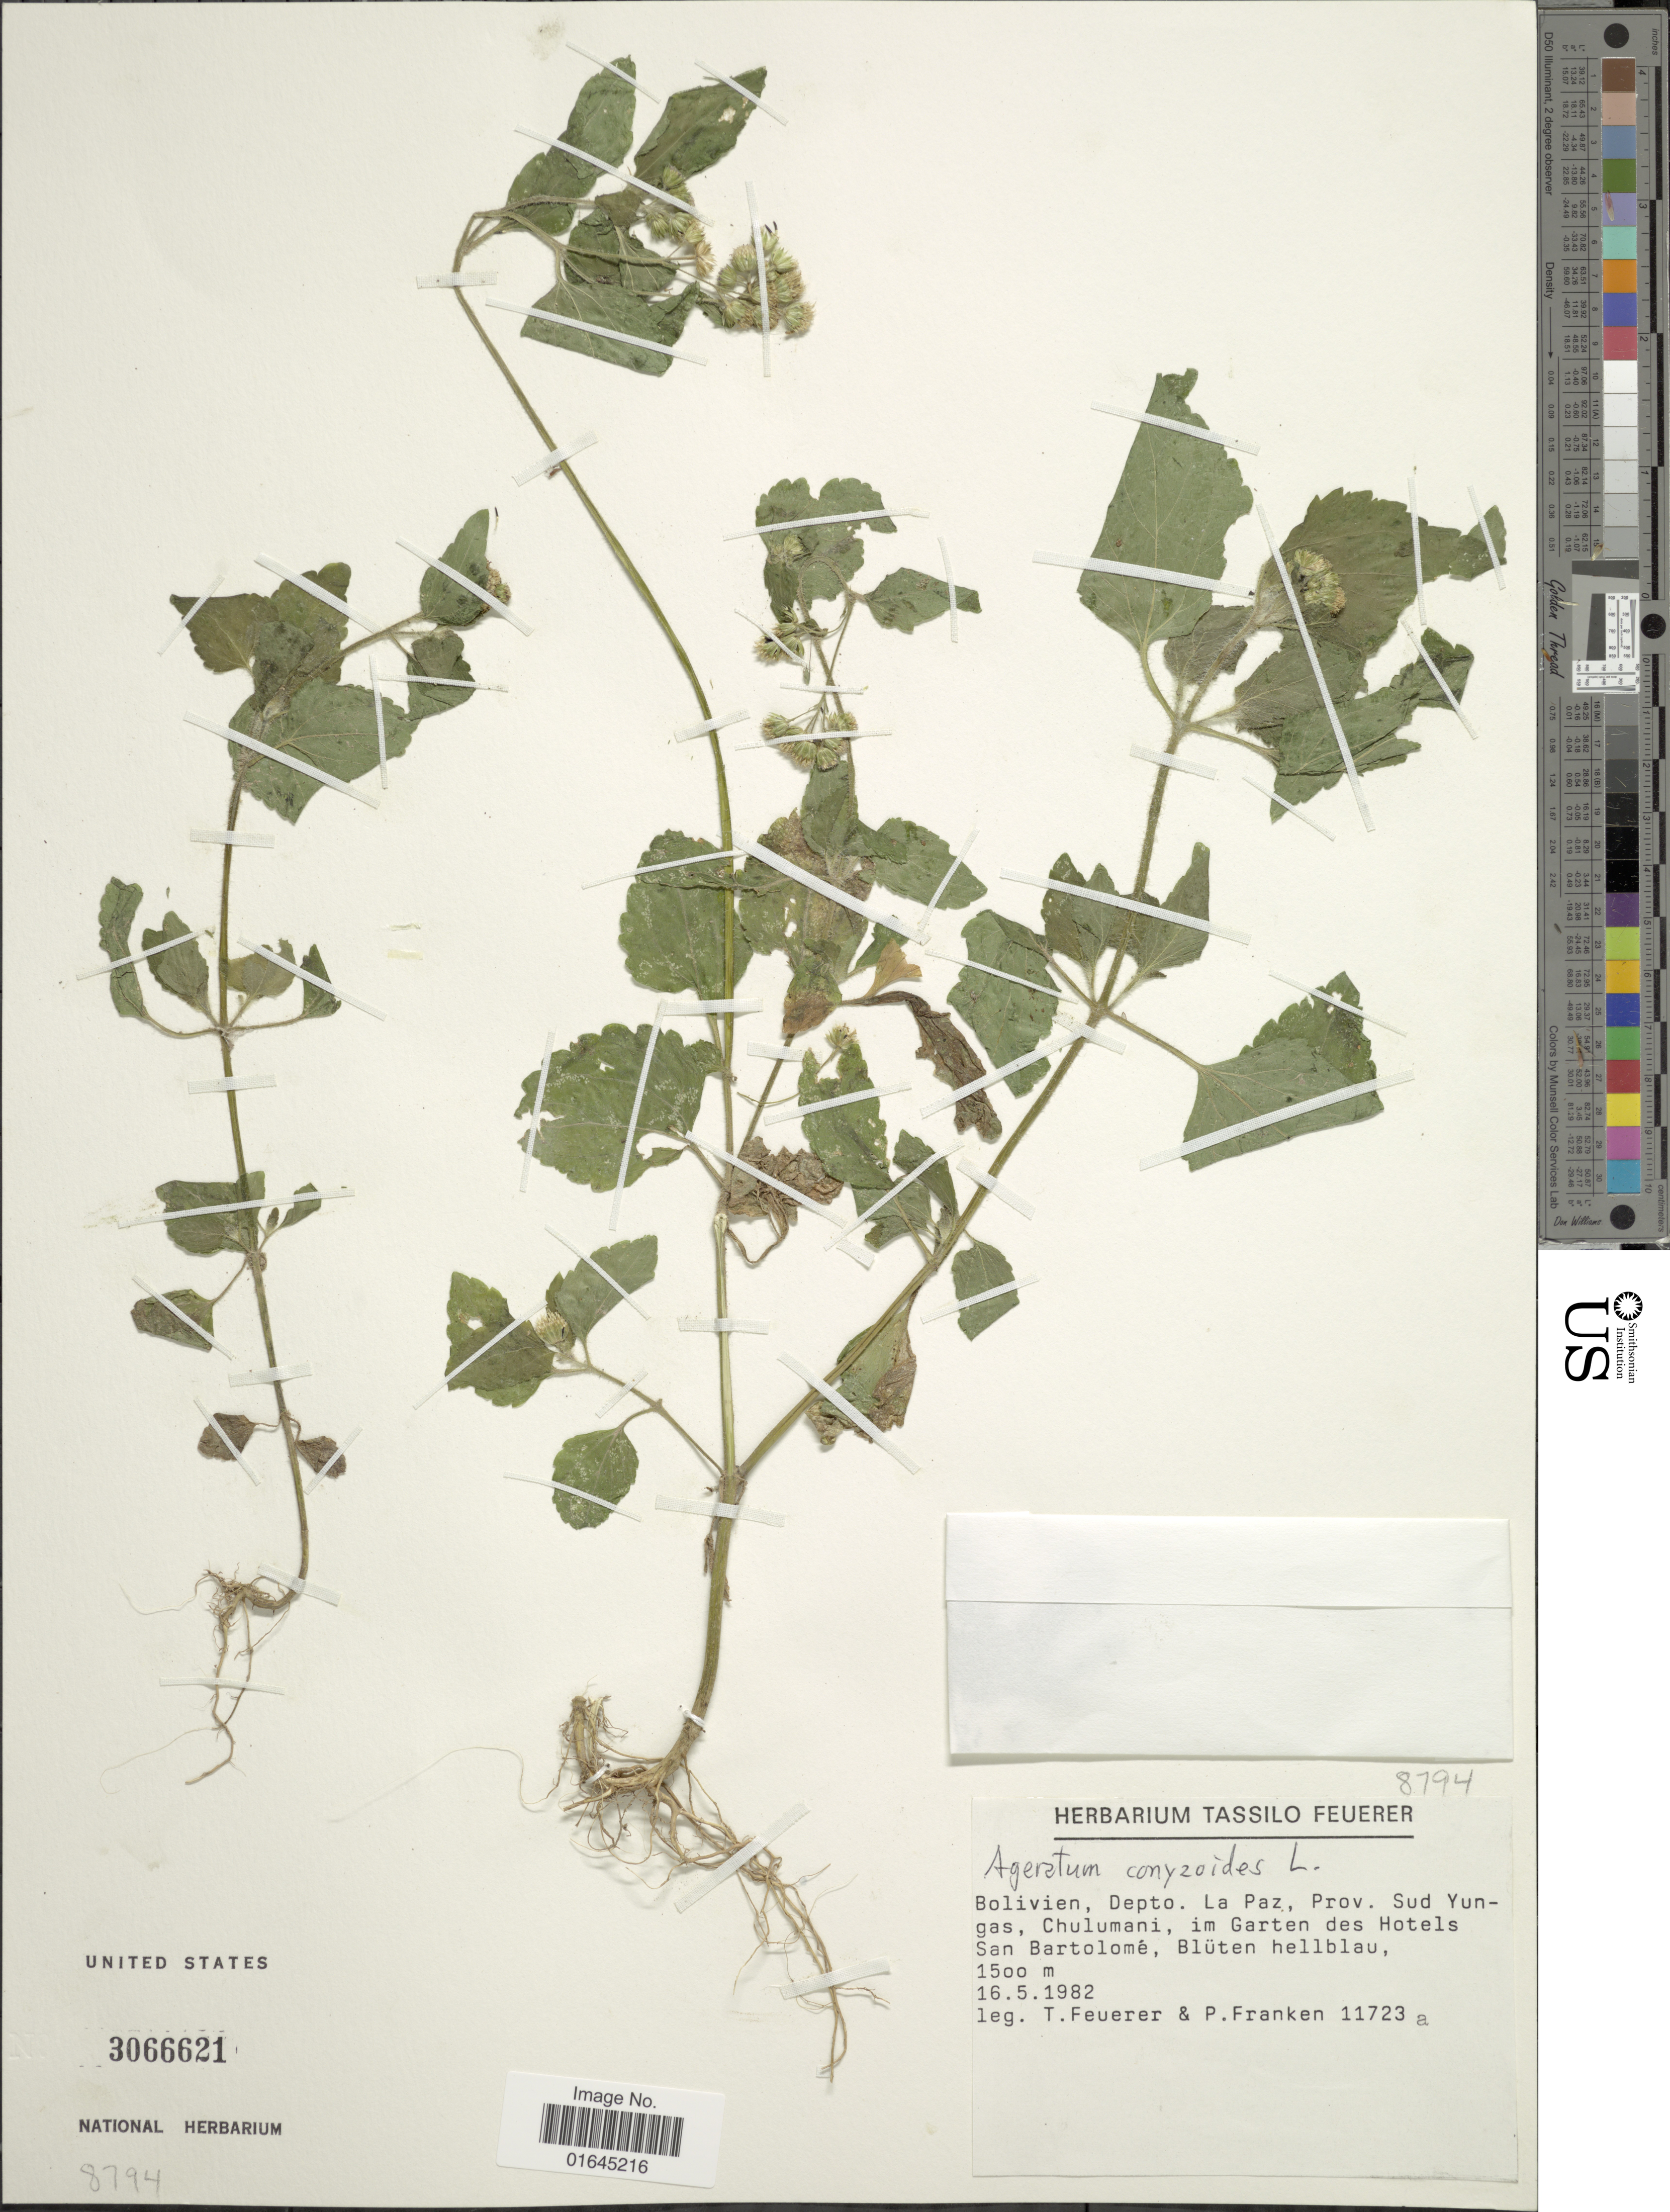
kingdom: Plantae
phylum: Tracheophyta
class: Magnoliopsida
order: Asterales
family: Asteraceae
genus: Ageratum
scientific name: Ageratum houstonianum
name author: Mill.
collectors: T. Feuerer & P. Franken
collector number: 11723a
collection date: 1982-05-16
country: Bolivia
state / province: La Paz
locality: Bolivien, depto. La Paz, prov. Sud Yungas, Chulumani, im Garten de Hotels San Bartolomé, Blütem Hellblau.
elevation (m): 1500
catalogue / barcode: US 3066621